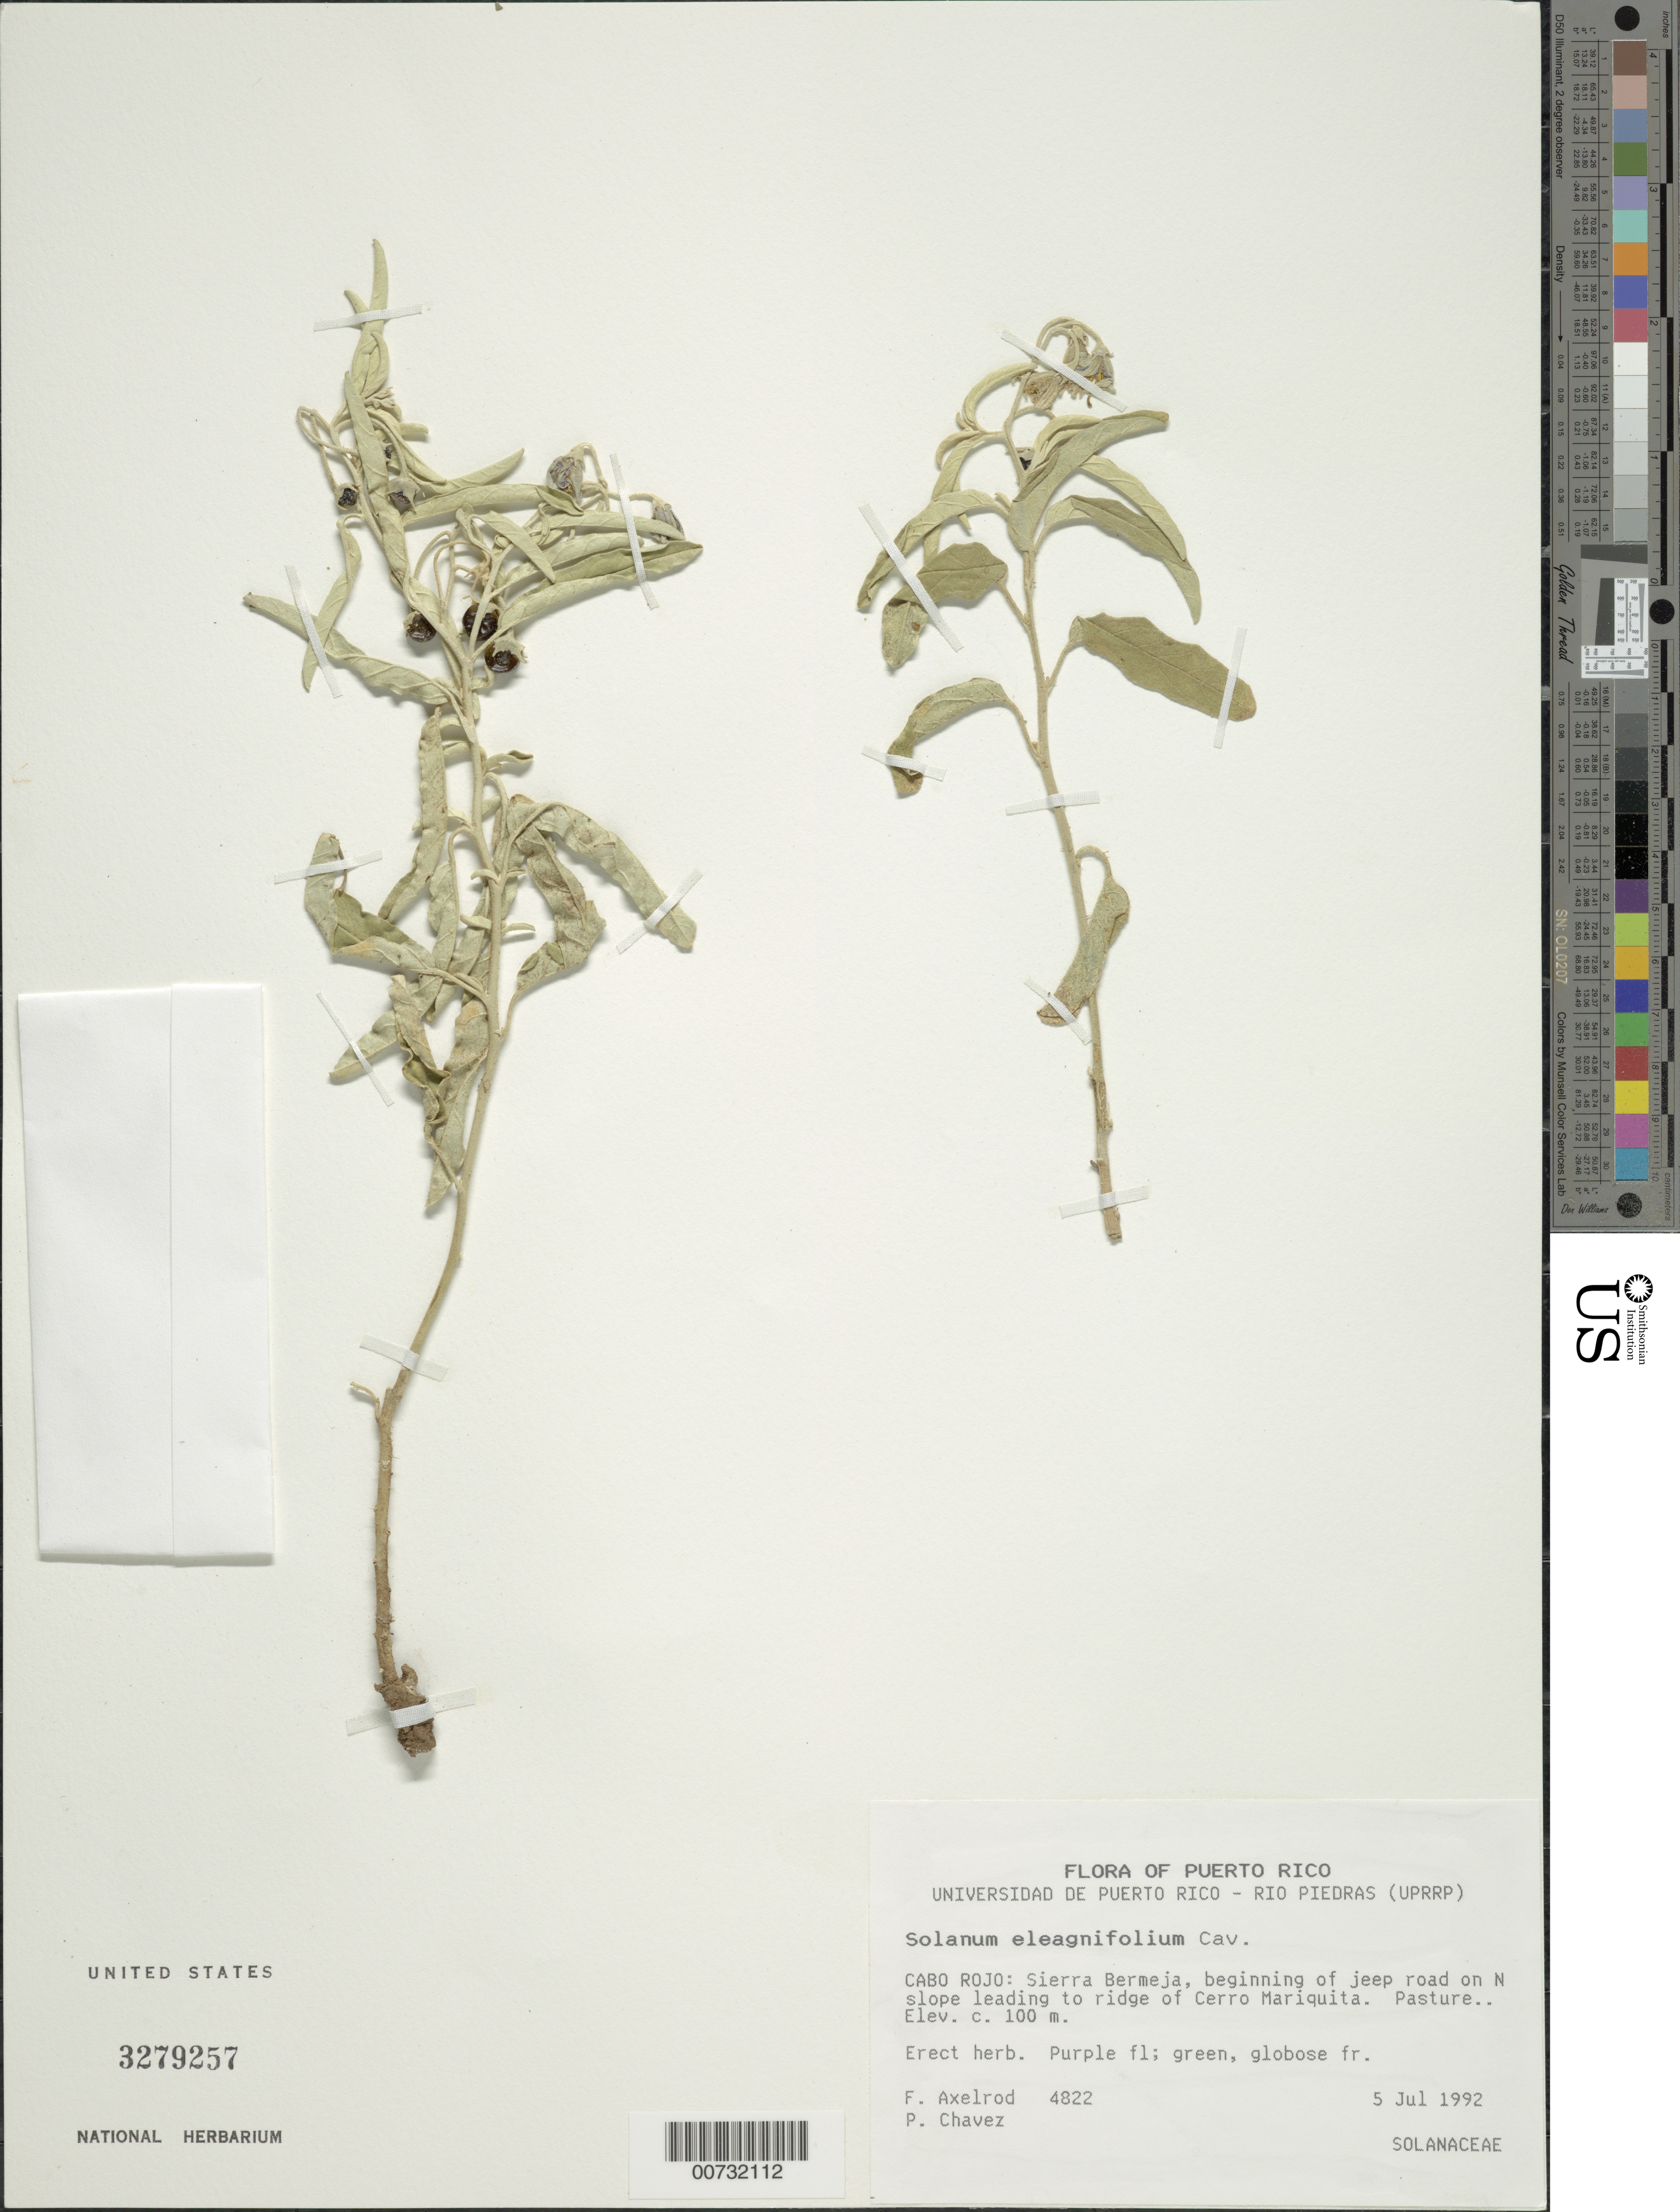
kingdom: Plantae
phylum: Tracheophyta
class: Magnoliopsida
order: Solanales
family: Solanaceae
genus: Solanum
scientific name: Solanum elaeagnifolium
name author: Cav.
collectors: F. S. Axelrod & P. Chavez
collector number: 4822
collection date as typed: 05 Jul 1992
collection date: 1992-07-05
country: Puerto Rico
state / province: Cabo Rojo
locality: Cabo Rojo: Sierra Bermeja, beginning of jeep road on N slope leading to ridge of Cerro Mariquita.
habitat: Pasture.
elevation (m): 100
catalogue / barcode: US 3279257